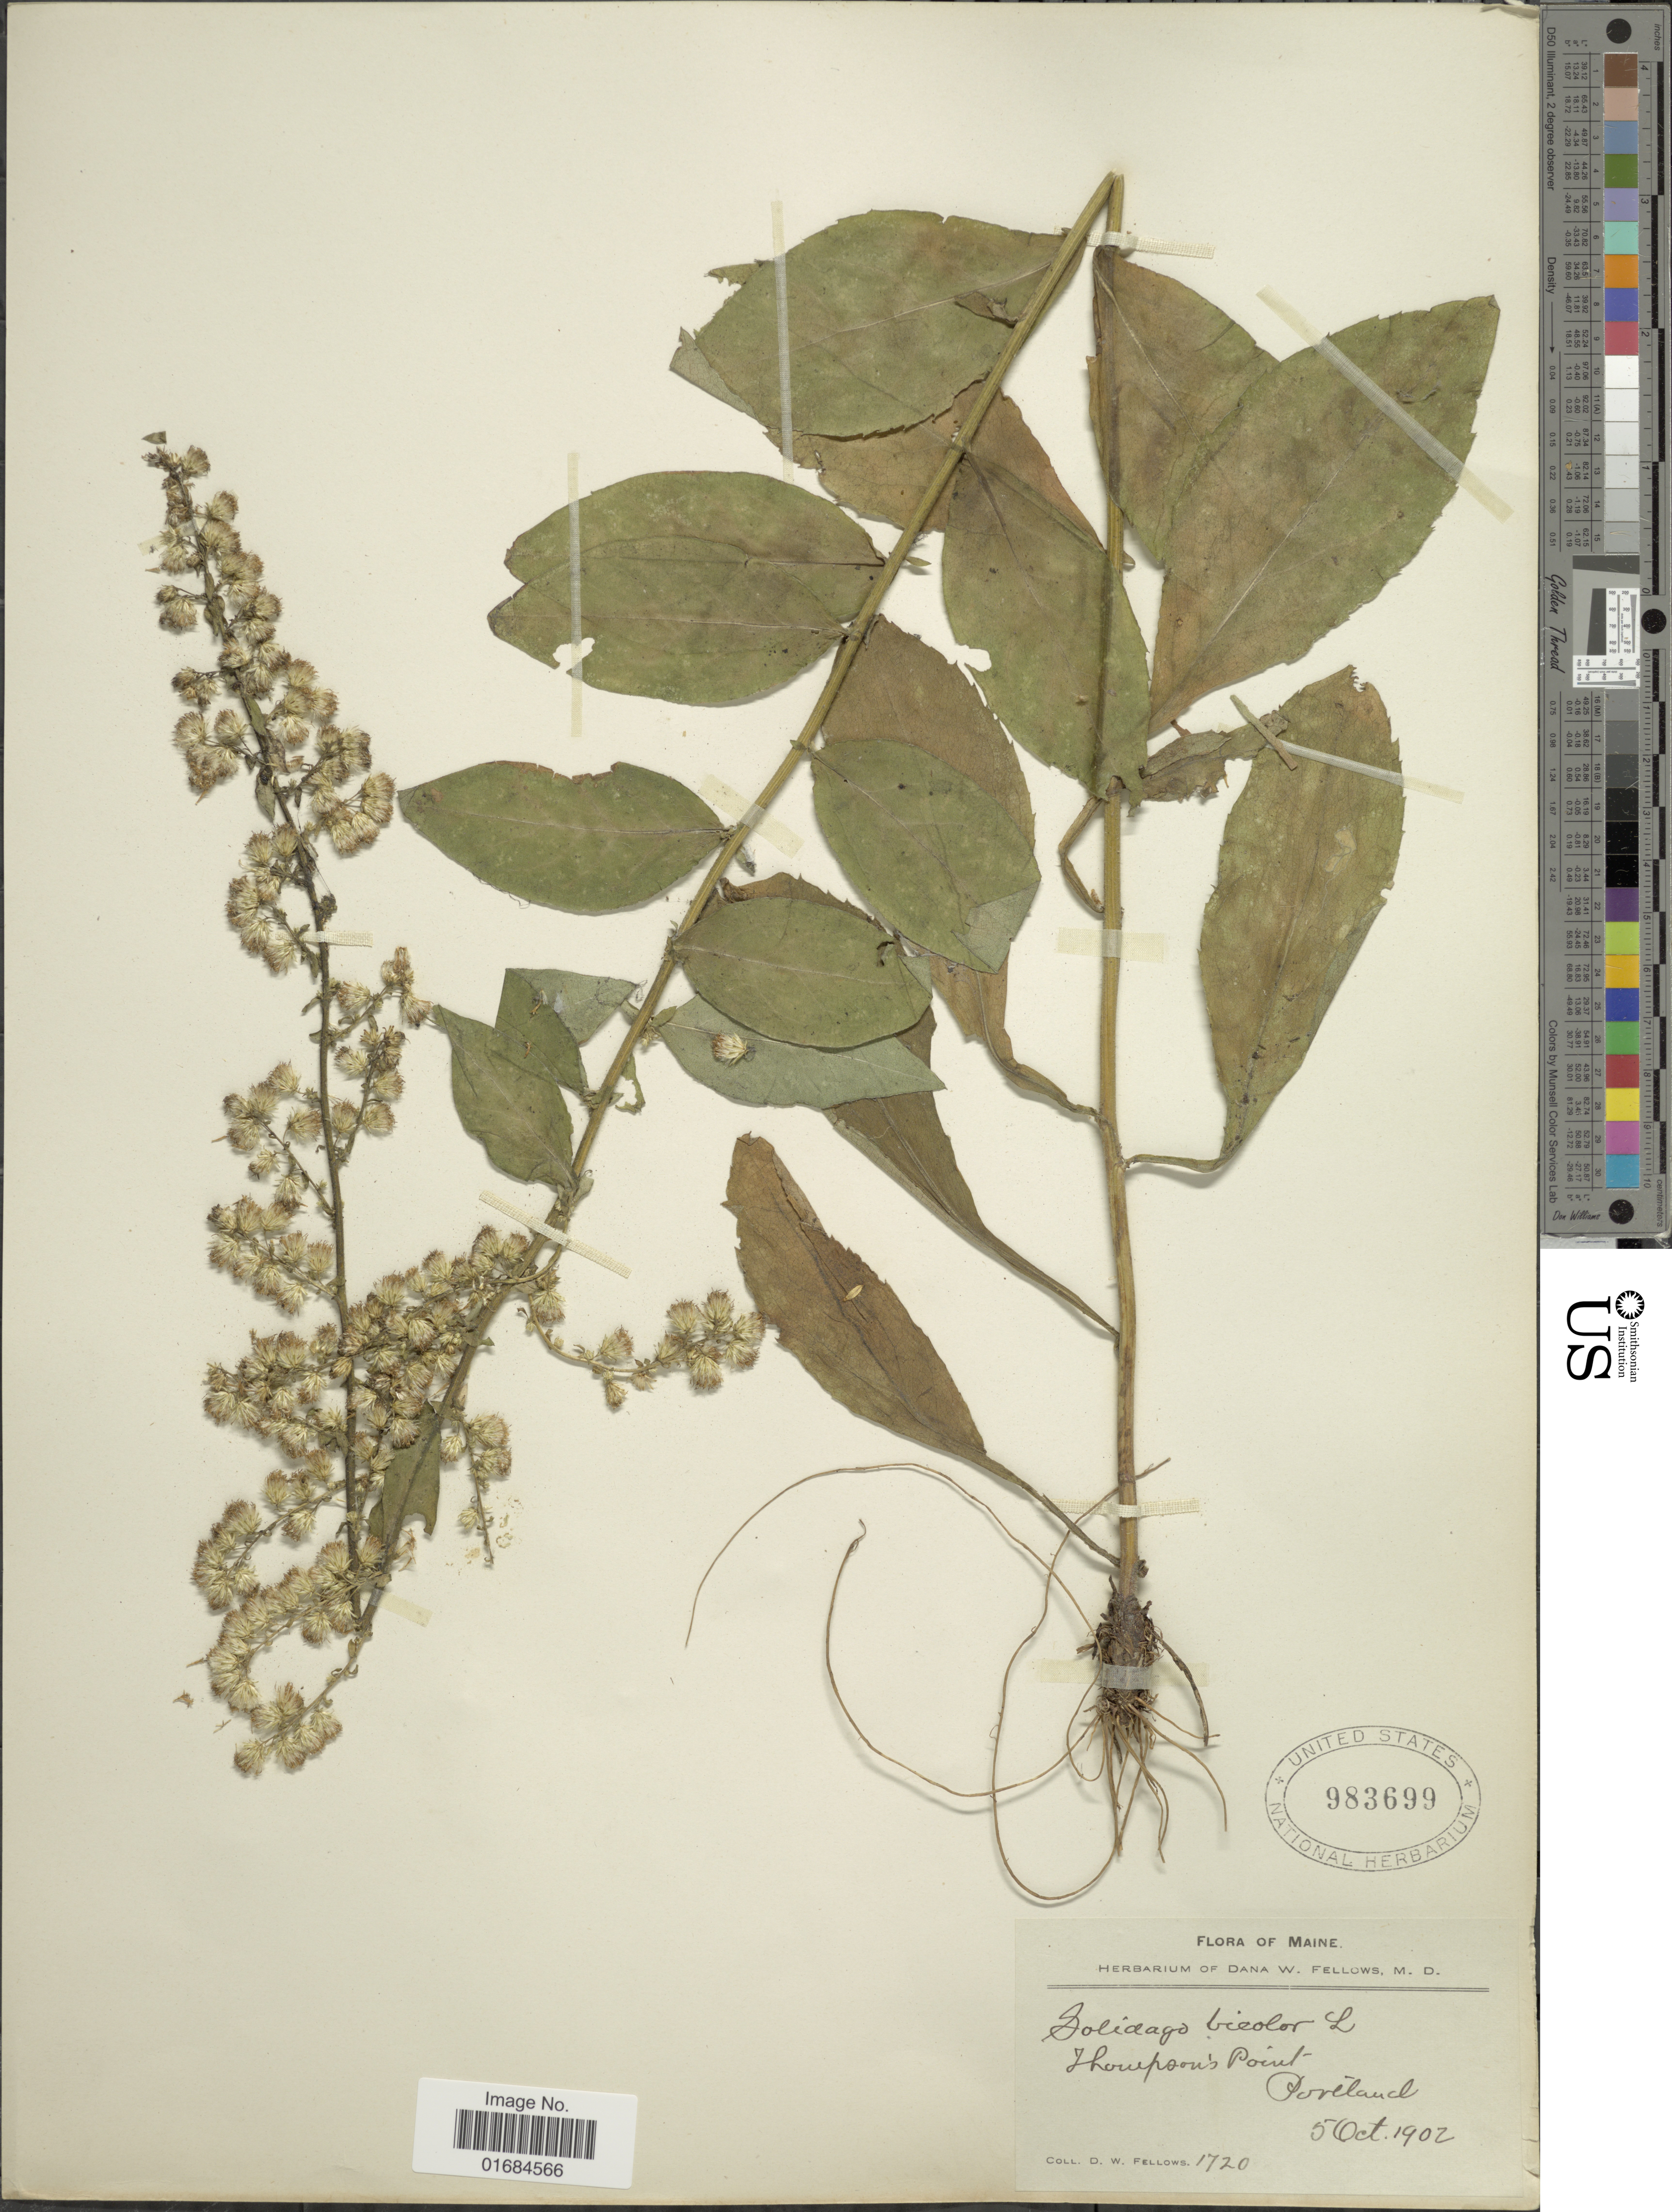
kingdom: Plantae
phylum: Tracheophyta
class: Magnoliopsida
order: Asterales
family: Asteraceae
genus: Solidago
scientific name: Solidago bicolor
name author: L.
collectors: D. W. Fellows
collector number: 1720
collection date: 1902-10-05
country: United States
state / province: Maine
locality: Thompsons Point, Portland.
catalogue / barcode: US 983699